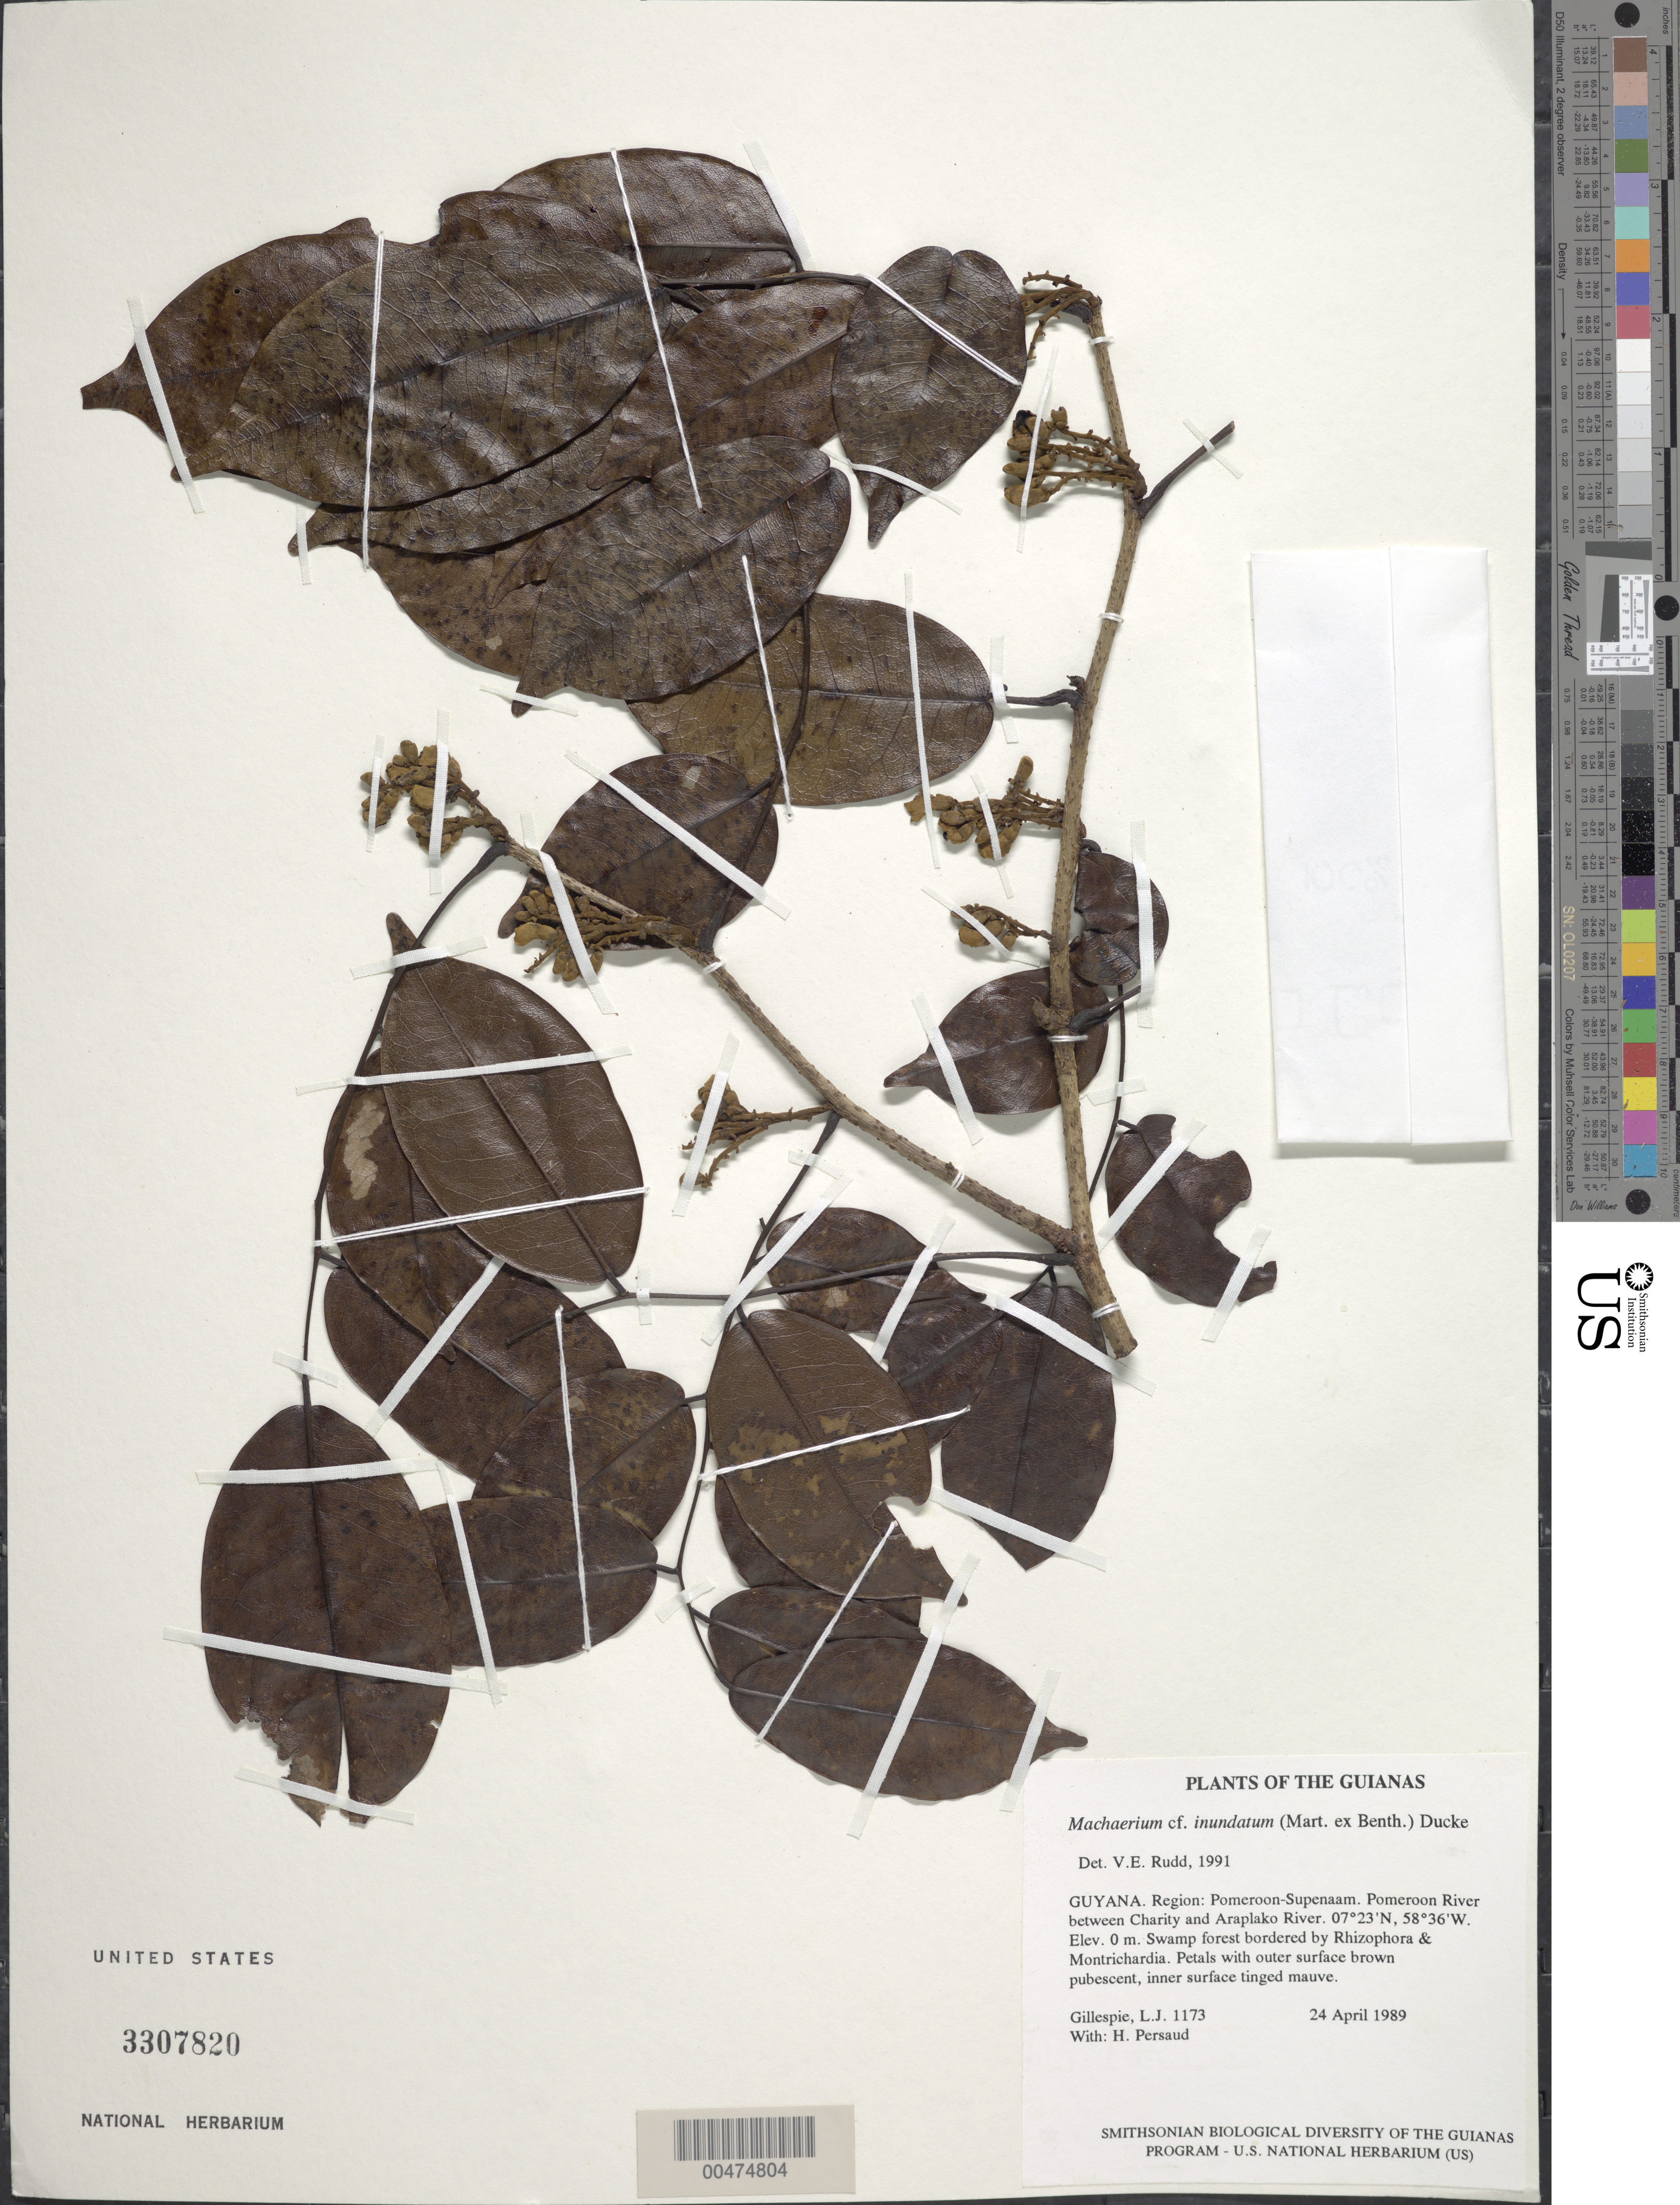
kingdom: Plantae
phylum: Tracheophyta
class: Magnoliopsida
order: Fabales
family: Fabaceae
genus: Machaerium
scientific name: Machaerium inundatum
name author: (Mart. ex Benth.) Ducke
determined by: Rudd, V. E.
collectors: L. J. Gillespie & H. Persaud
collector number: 1173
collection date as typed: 24 April 1989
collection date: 1989-04-24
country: Guyana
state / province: Pomeroon-Supenaam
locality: Pomeroon River between Charity and Araplako River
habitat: Swamp forest bordered by Rhizophora & Montrichardia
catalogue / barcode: US 3307820